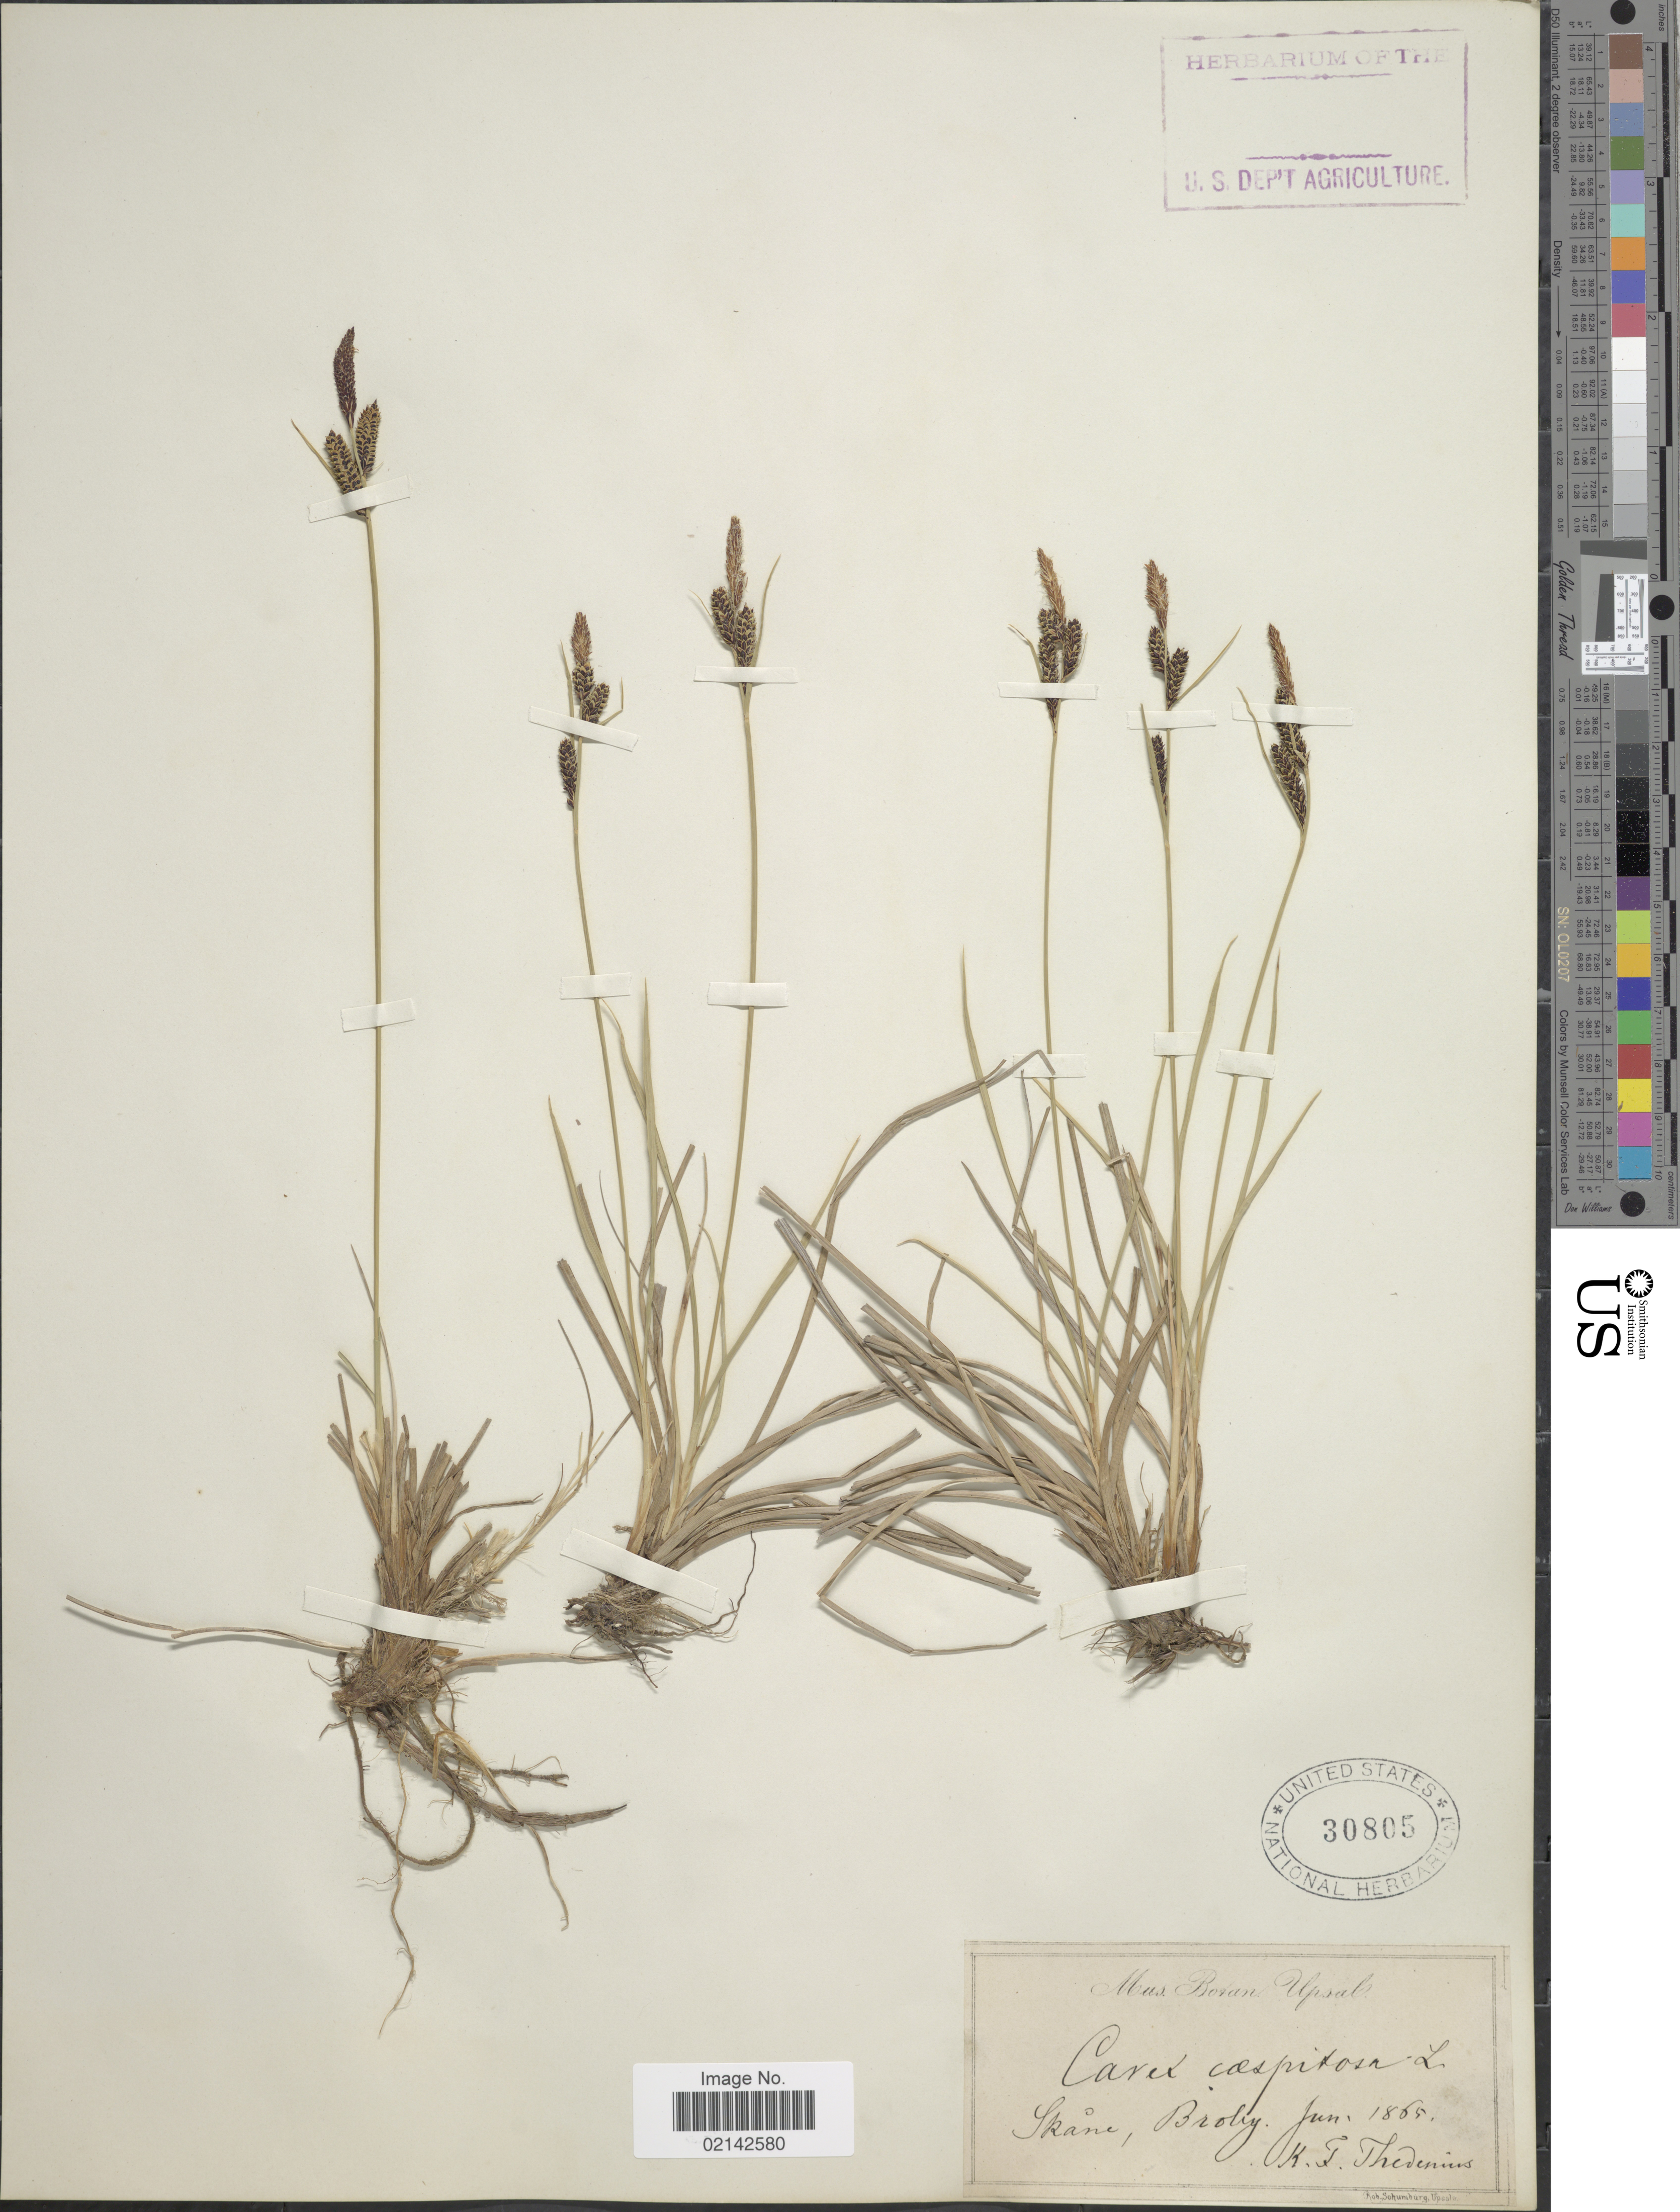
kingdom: Plantae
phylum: Tracheophyta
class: Liliopsida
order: Poales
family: Cyperaceae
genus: Carex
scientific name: Carex cespitosa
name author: L.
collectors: K. Thedenius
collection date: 1865-06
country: Sweden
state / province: Skåne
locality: Skåne, Broby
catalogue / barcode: US 30805